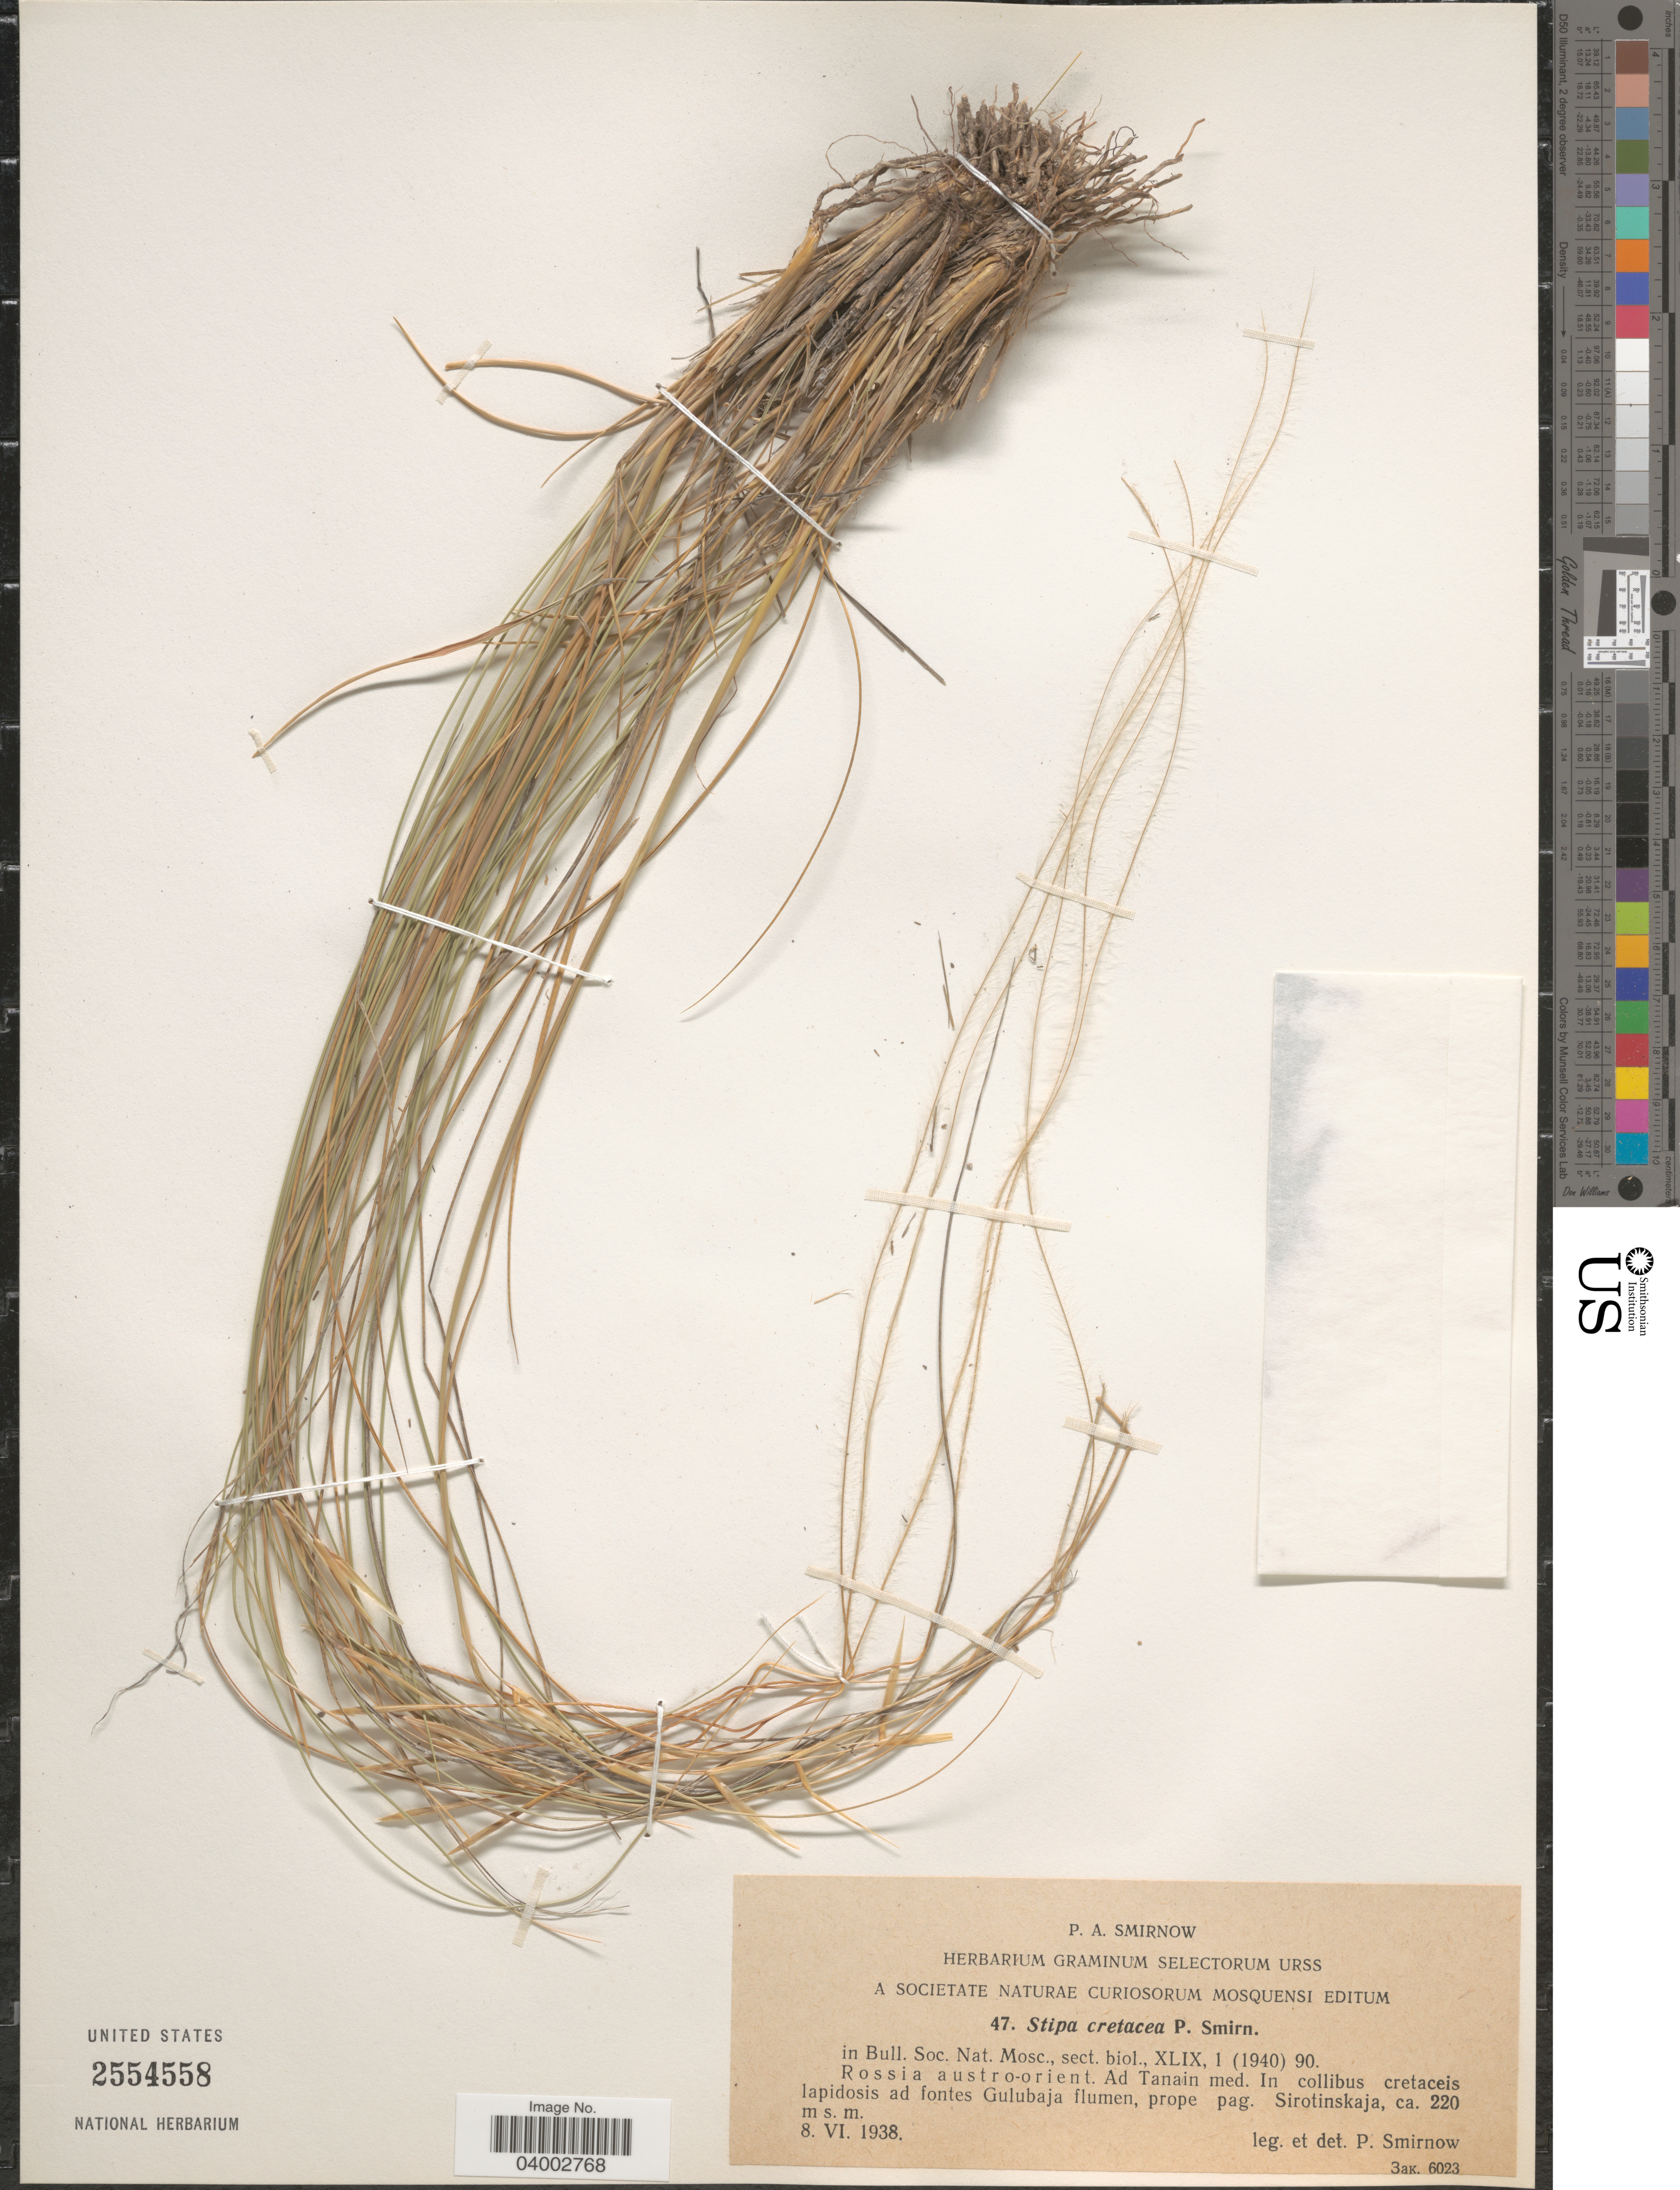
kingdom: Plantae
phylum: Tracheophyta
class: Liliopsida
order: Poales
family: Poaceae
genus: Stipa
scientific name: Stipa cretacea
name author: P.A. Smirn.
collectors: P. Smirnov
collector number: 47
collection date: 1938-06-08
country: Kazakhstan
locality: Rossia austro-orient. Ad Tainan med. In collibus cretaceis lapidosis ad fontes Gulubaja flumen, prope pag. Sirotinskaja.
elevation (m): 220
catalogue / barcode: US 2554558